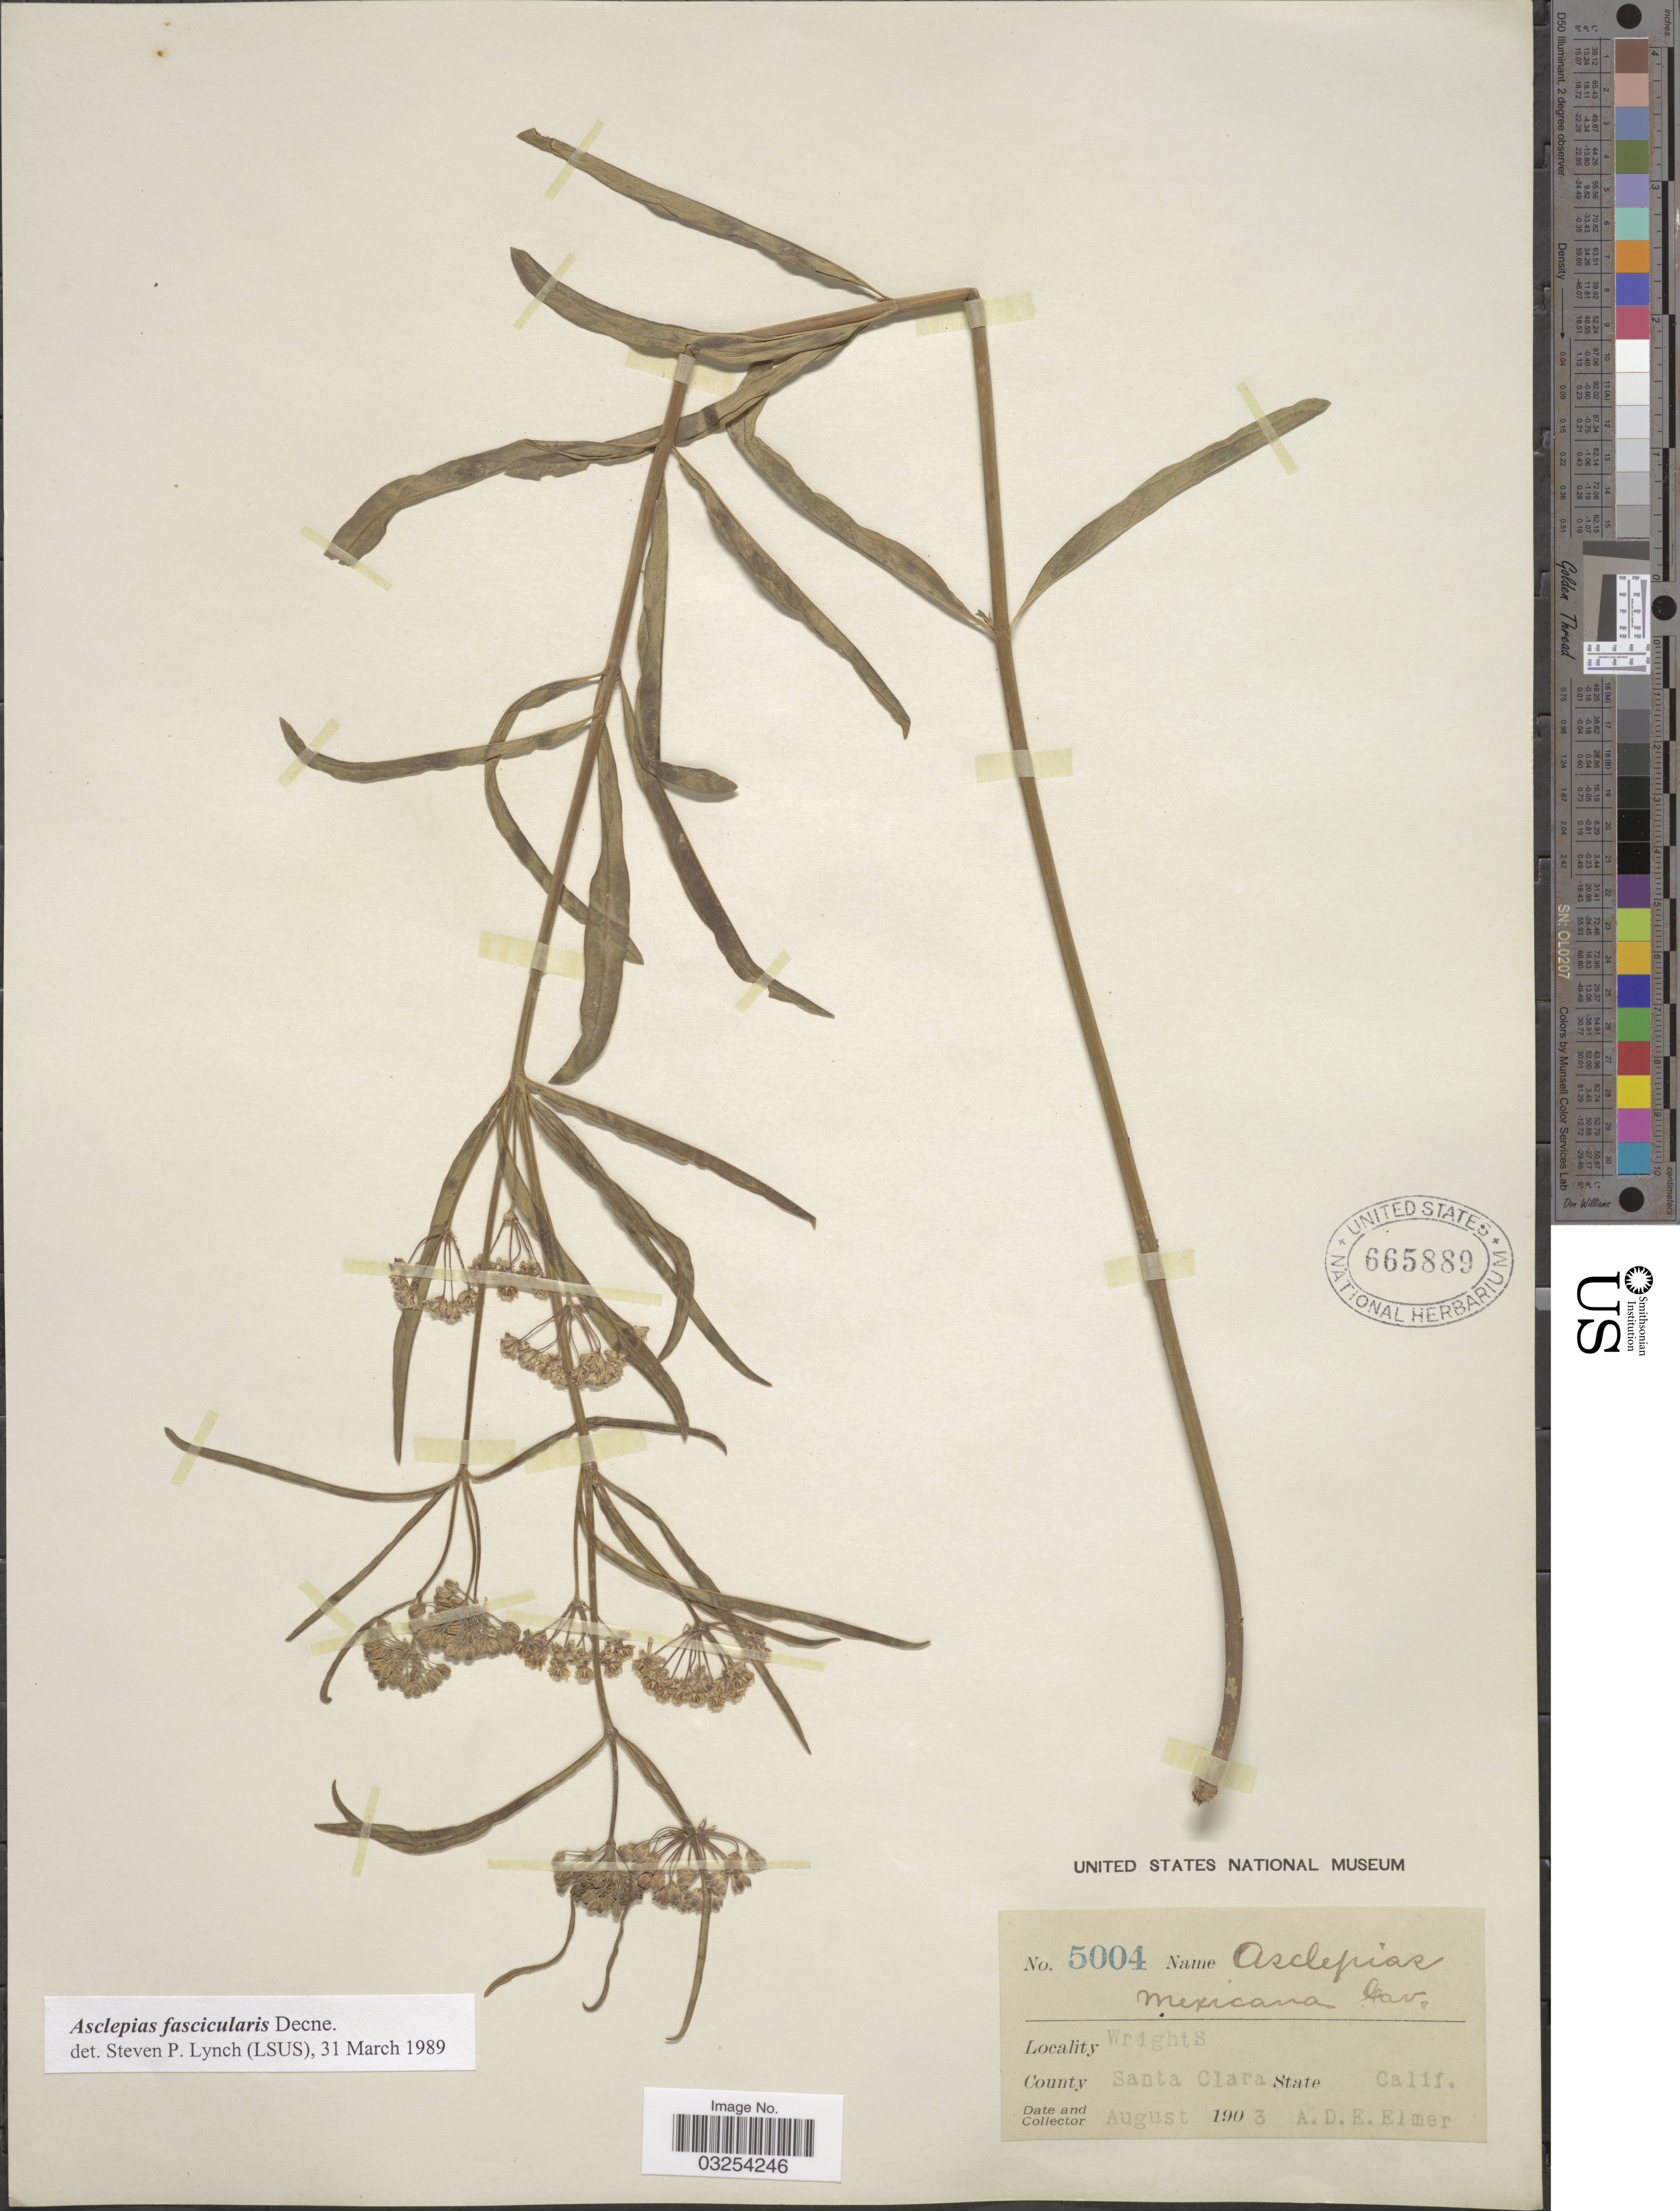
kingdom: Plantae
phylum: Tracheophyta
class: Magnoliopsida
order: Gentianales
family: Apocynaceae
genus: Asclepias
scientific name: Asclepias fascicularis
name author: Decne.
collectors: A. D. E. Elmer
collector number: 5004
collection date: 1903-08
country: United States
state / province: California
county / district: Santa Clara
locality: Wrights. County Santa Clara.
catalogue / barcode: US 665889